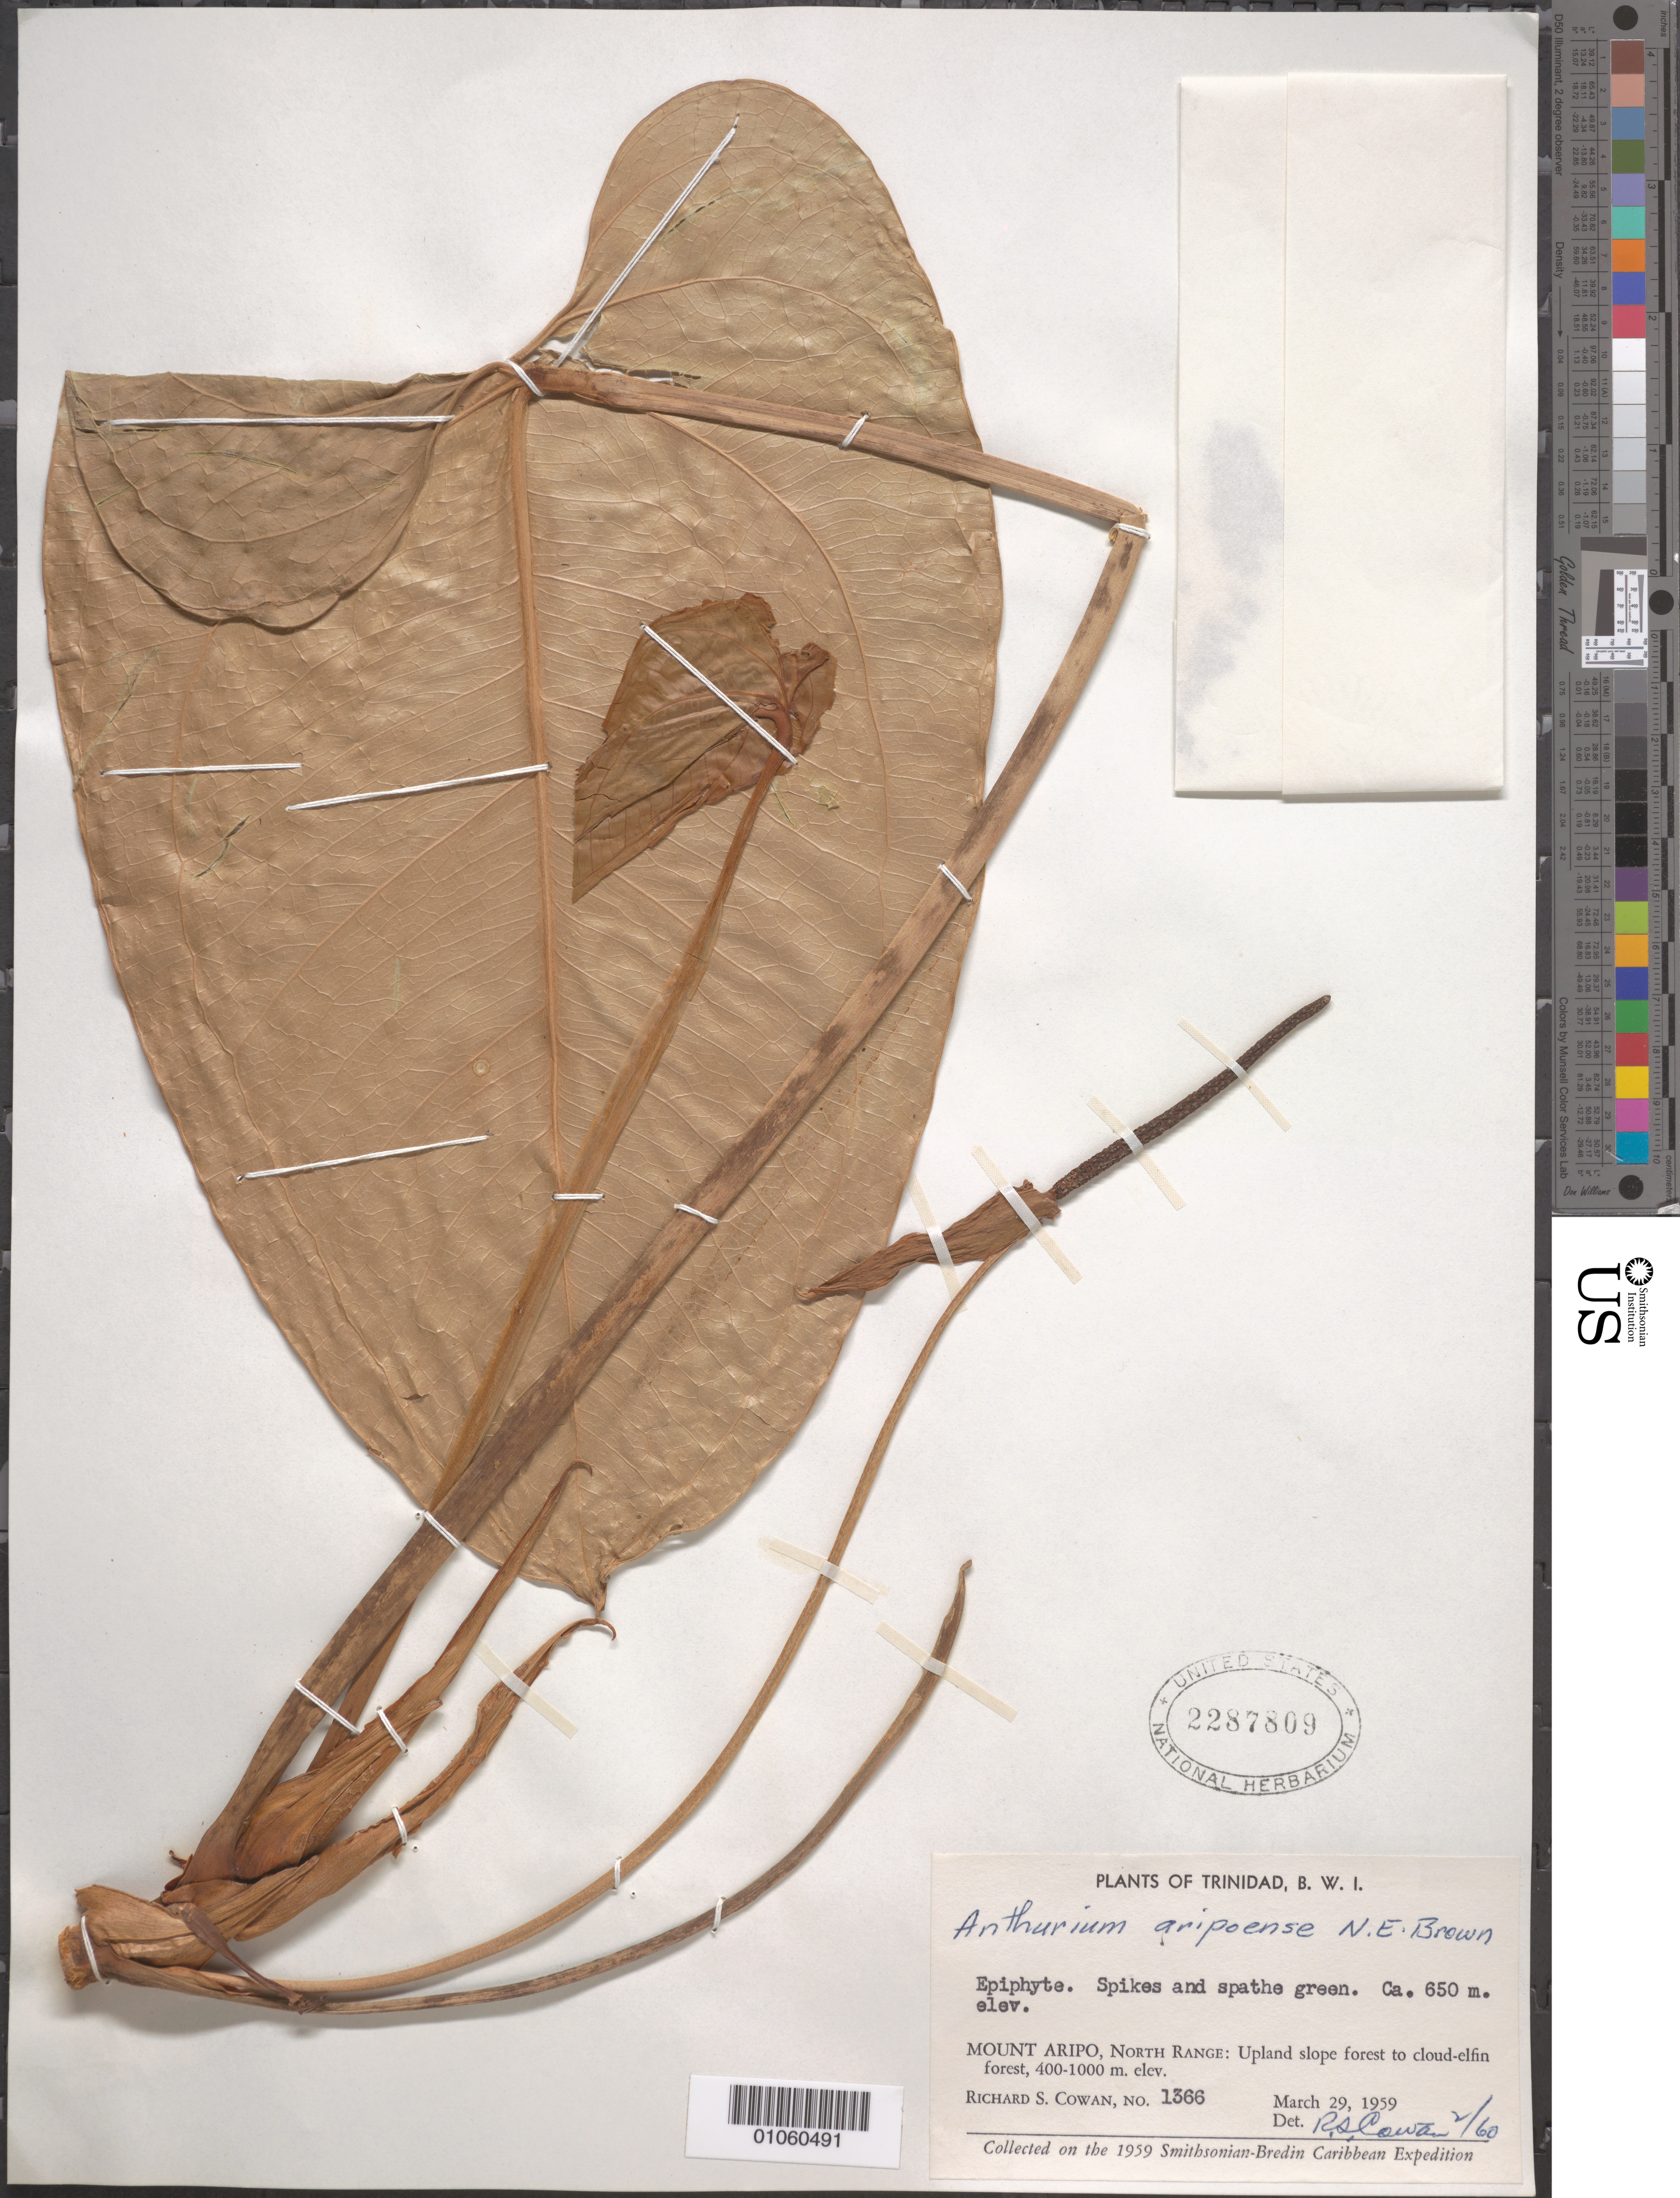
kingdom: Plantae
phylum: Tracheophyta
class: Liliopsida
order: Alismatales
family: Araceae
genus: Anthurium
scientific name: Anthurium aripoense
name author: N.E. Br.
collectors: R. S. Cowan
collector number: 1366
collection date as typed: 29 Mar 1959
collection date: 1959-03-29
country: Trinidad and Tobago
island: Trinidad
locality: Mount Aripo, North Range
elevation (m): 650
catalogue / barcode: US 2287809